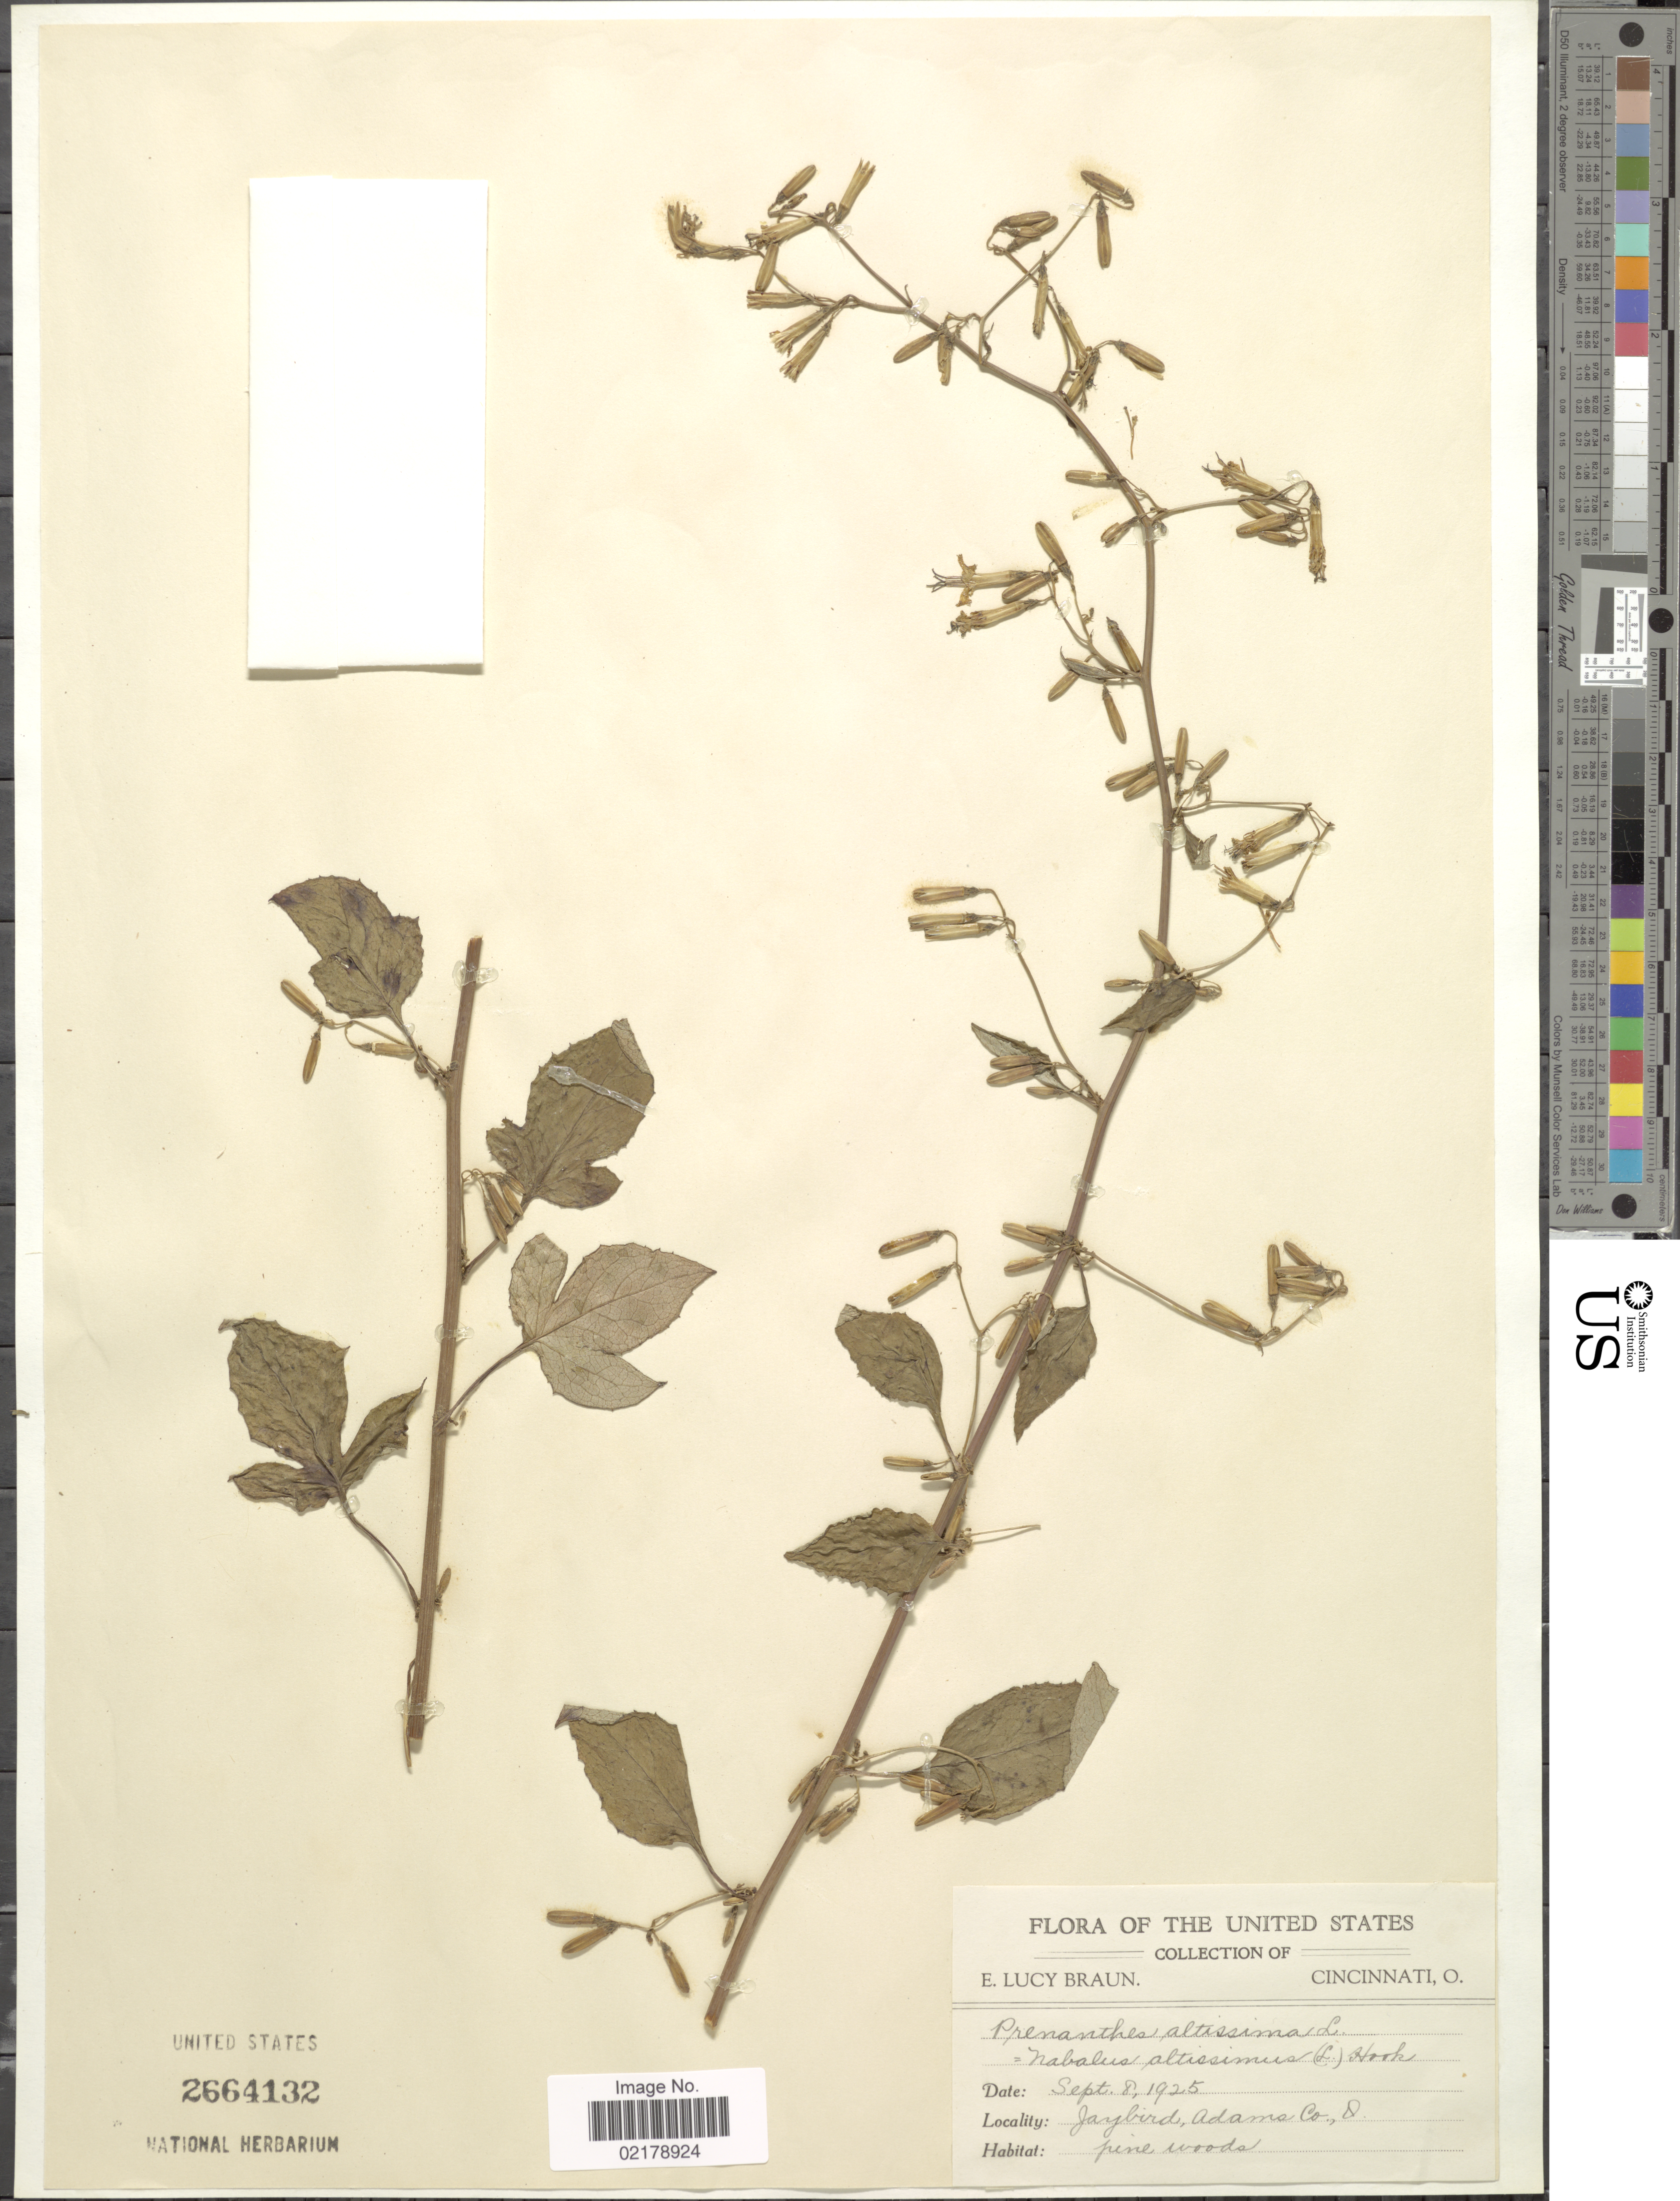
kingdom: Plantae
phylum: Tracheophyta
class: Magnoliopsida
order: Asterales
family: Asteraceae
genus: Nabalus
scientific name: Nabalus altissimus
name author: (L.) Hook.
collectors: E. L. Braun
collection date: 1925-09-08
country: United States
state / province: Ohio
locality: Jaybird, Adams Co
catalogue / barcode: US 2664132